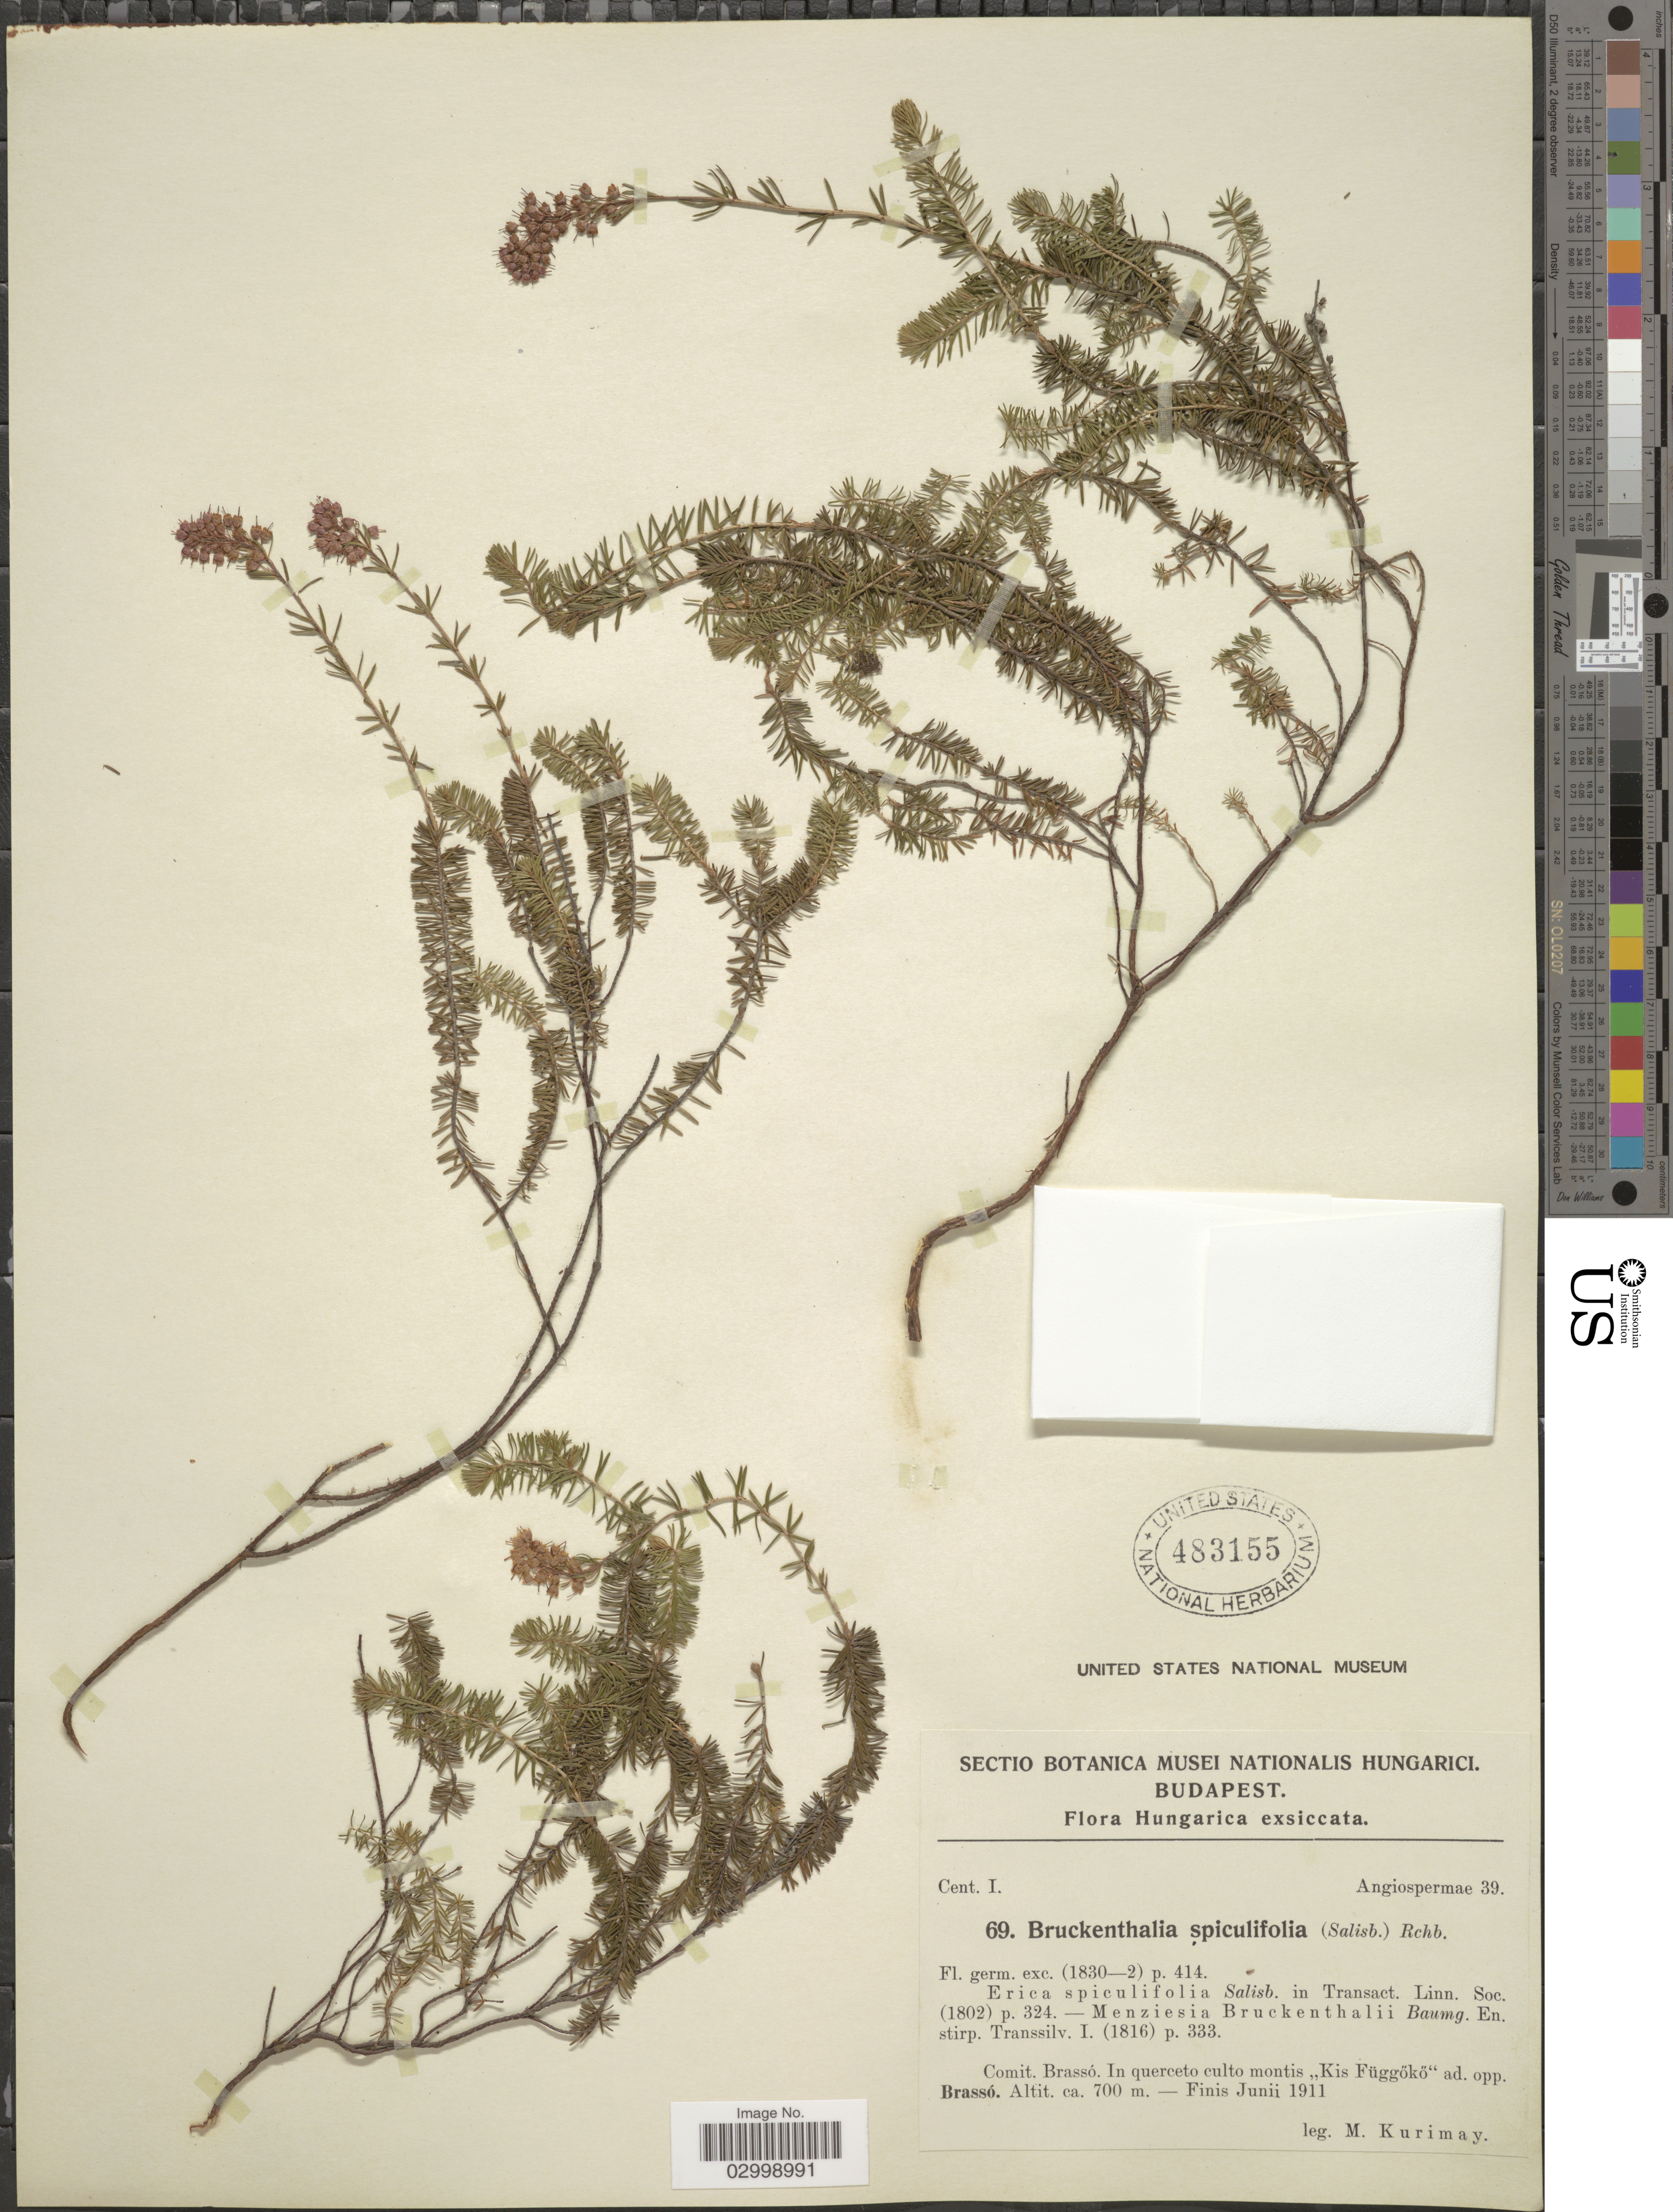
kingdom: Plantae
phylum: Tracheophyta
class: Magnoliopsida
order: Ericales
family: Ericaceae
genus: Bruckenthalia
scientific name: Bruckenthalia spiculifolia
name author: (Salisb.) Rchb.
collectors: M. Kurimay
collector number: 69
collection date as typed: Finis Junii 1911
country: Hungary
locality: Comit. Brassó. In querceto culto montis "Kis Függökö" ad. opp. Brassó.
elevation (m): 700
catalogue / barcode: US 483155